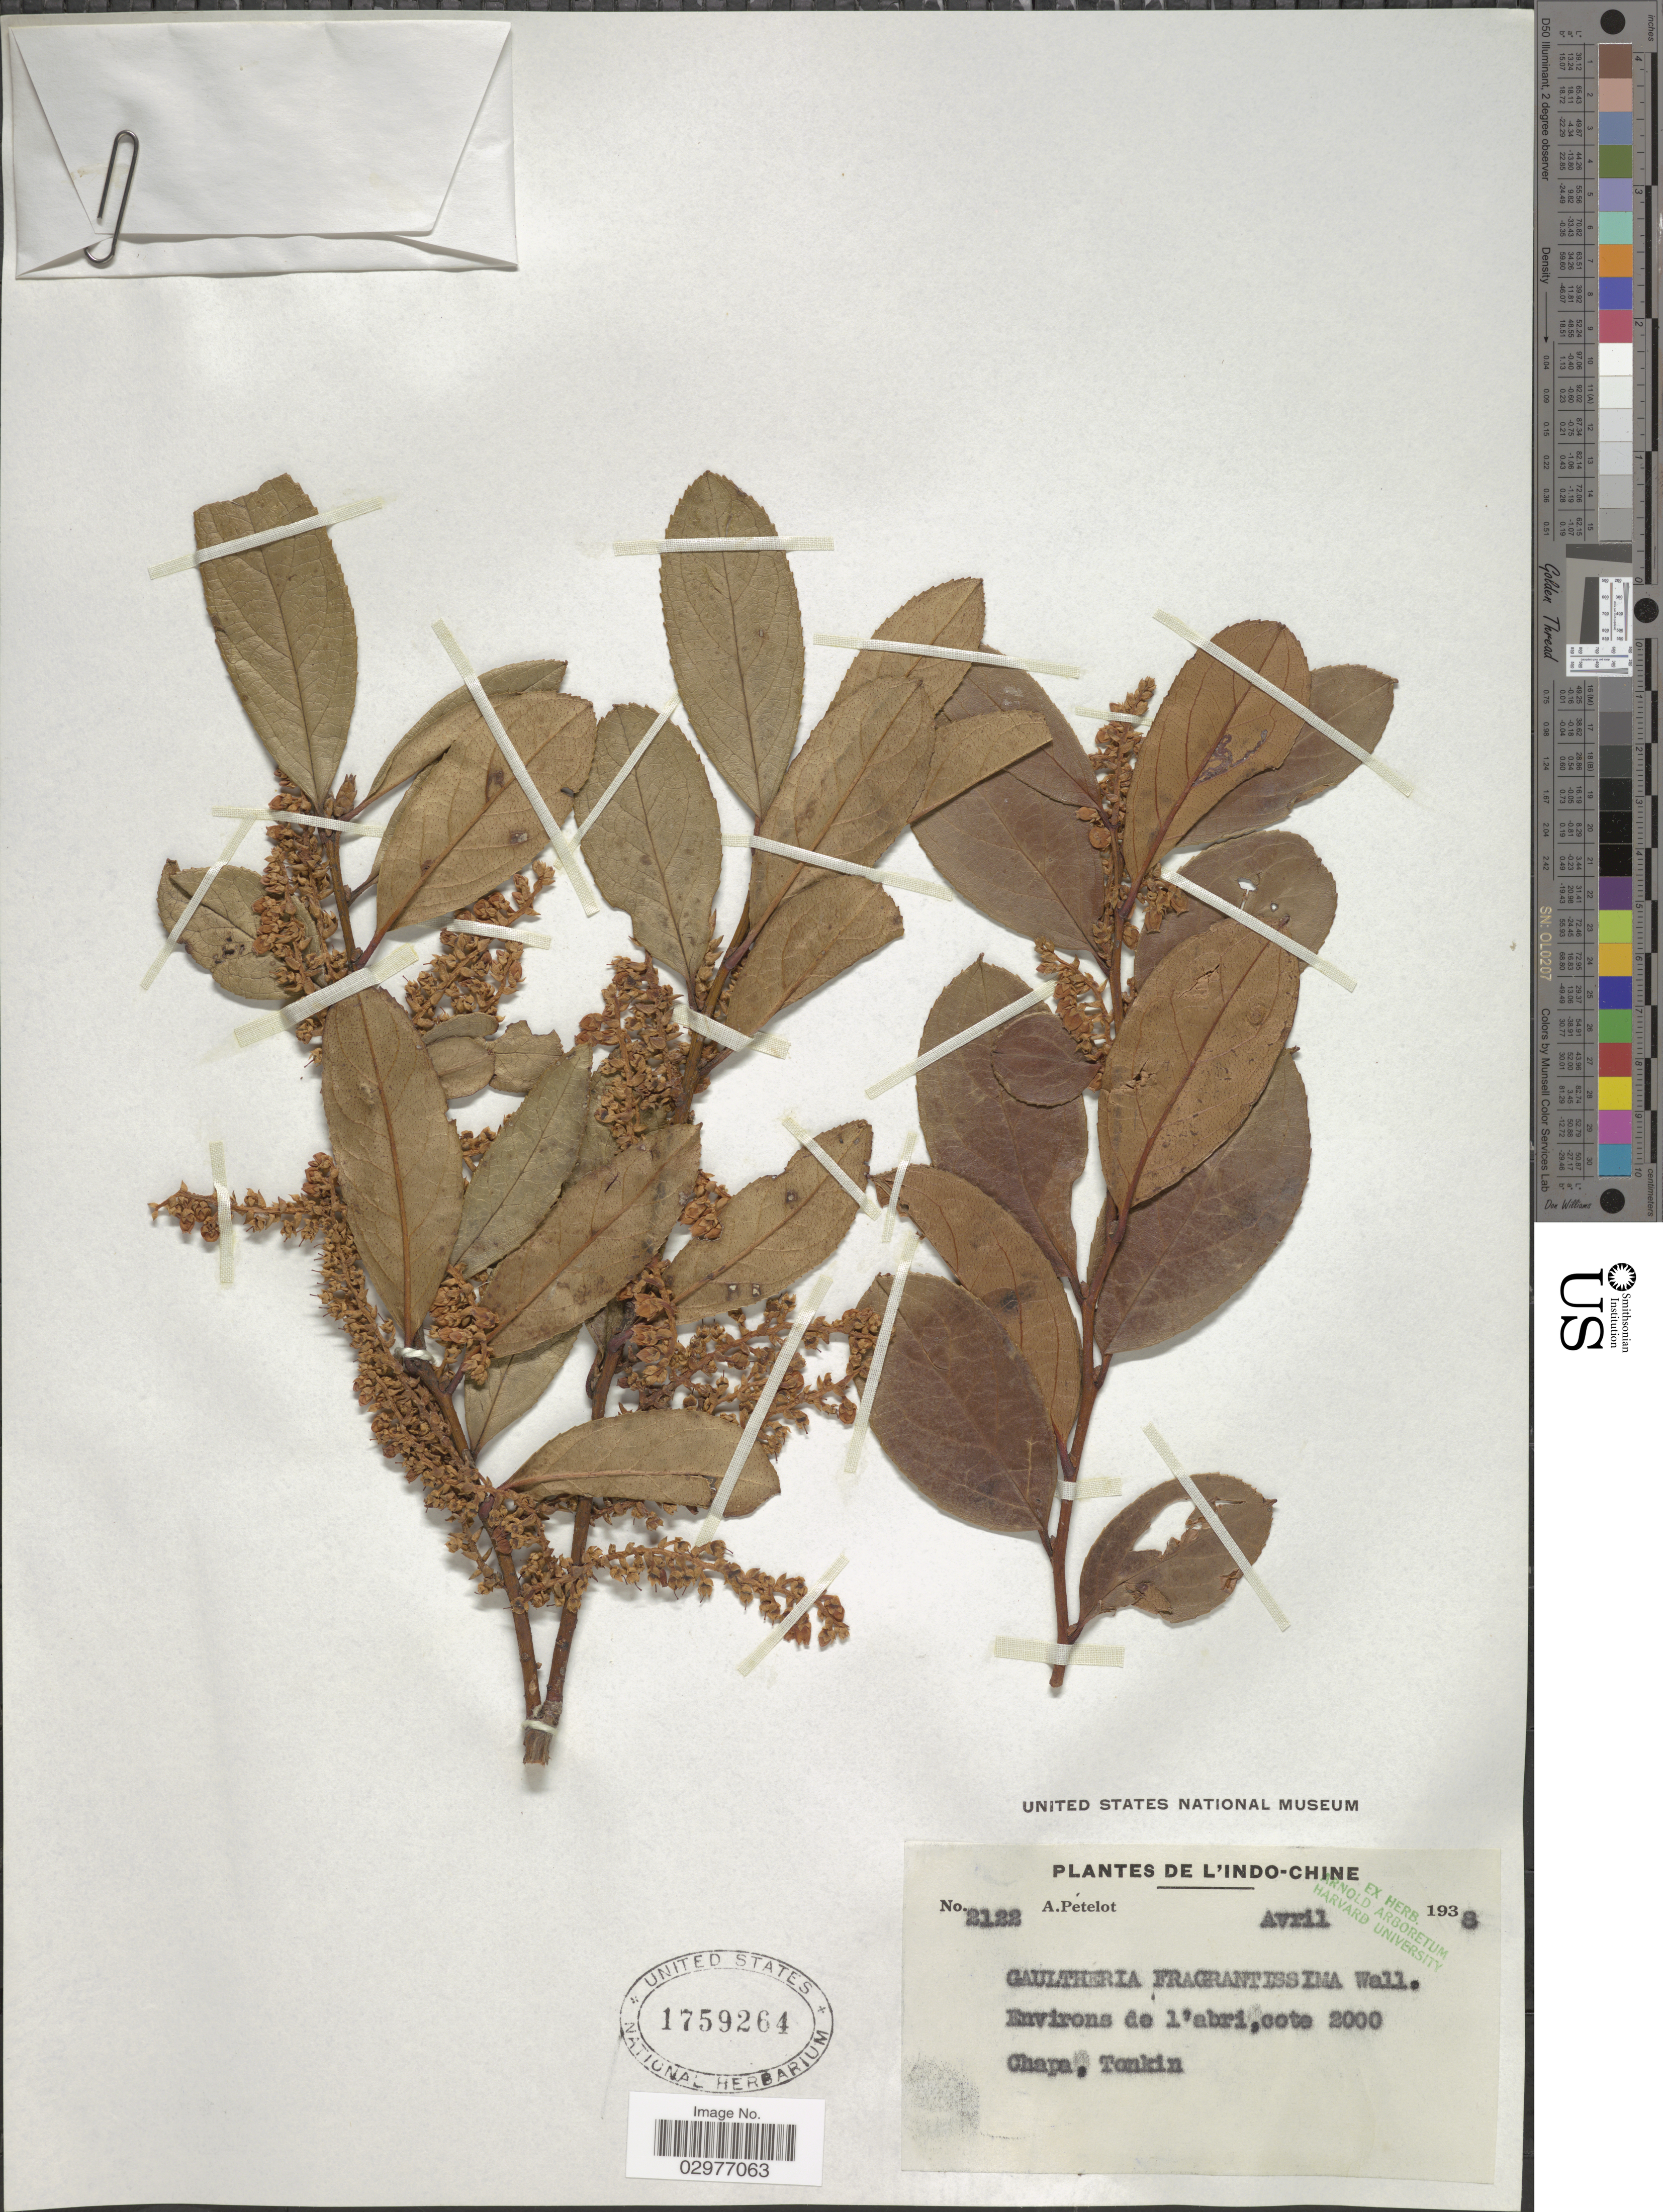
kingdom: Plantae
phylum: Tracheophyta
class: Magnoliopsida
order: Ericales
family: Ericaceae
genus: Gaultheria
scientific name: Gaultheria fragrantissima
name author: Wall.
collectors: A. Petelot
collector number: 2122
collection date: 1938-04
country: Vietnam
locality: L'Indo-Chine. Environs de l'abri, cote Chapa, Tonkin.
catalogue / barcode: US 1759264